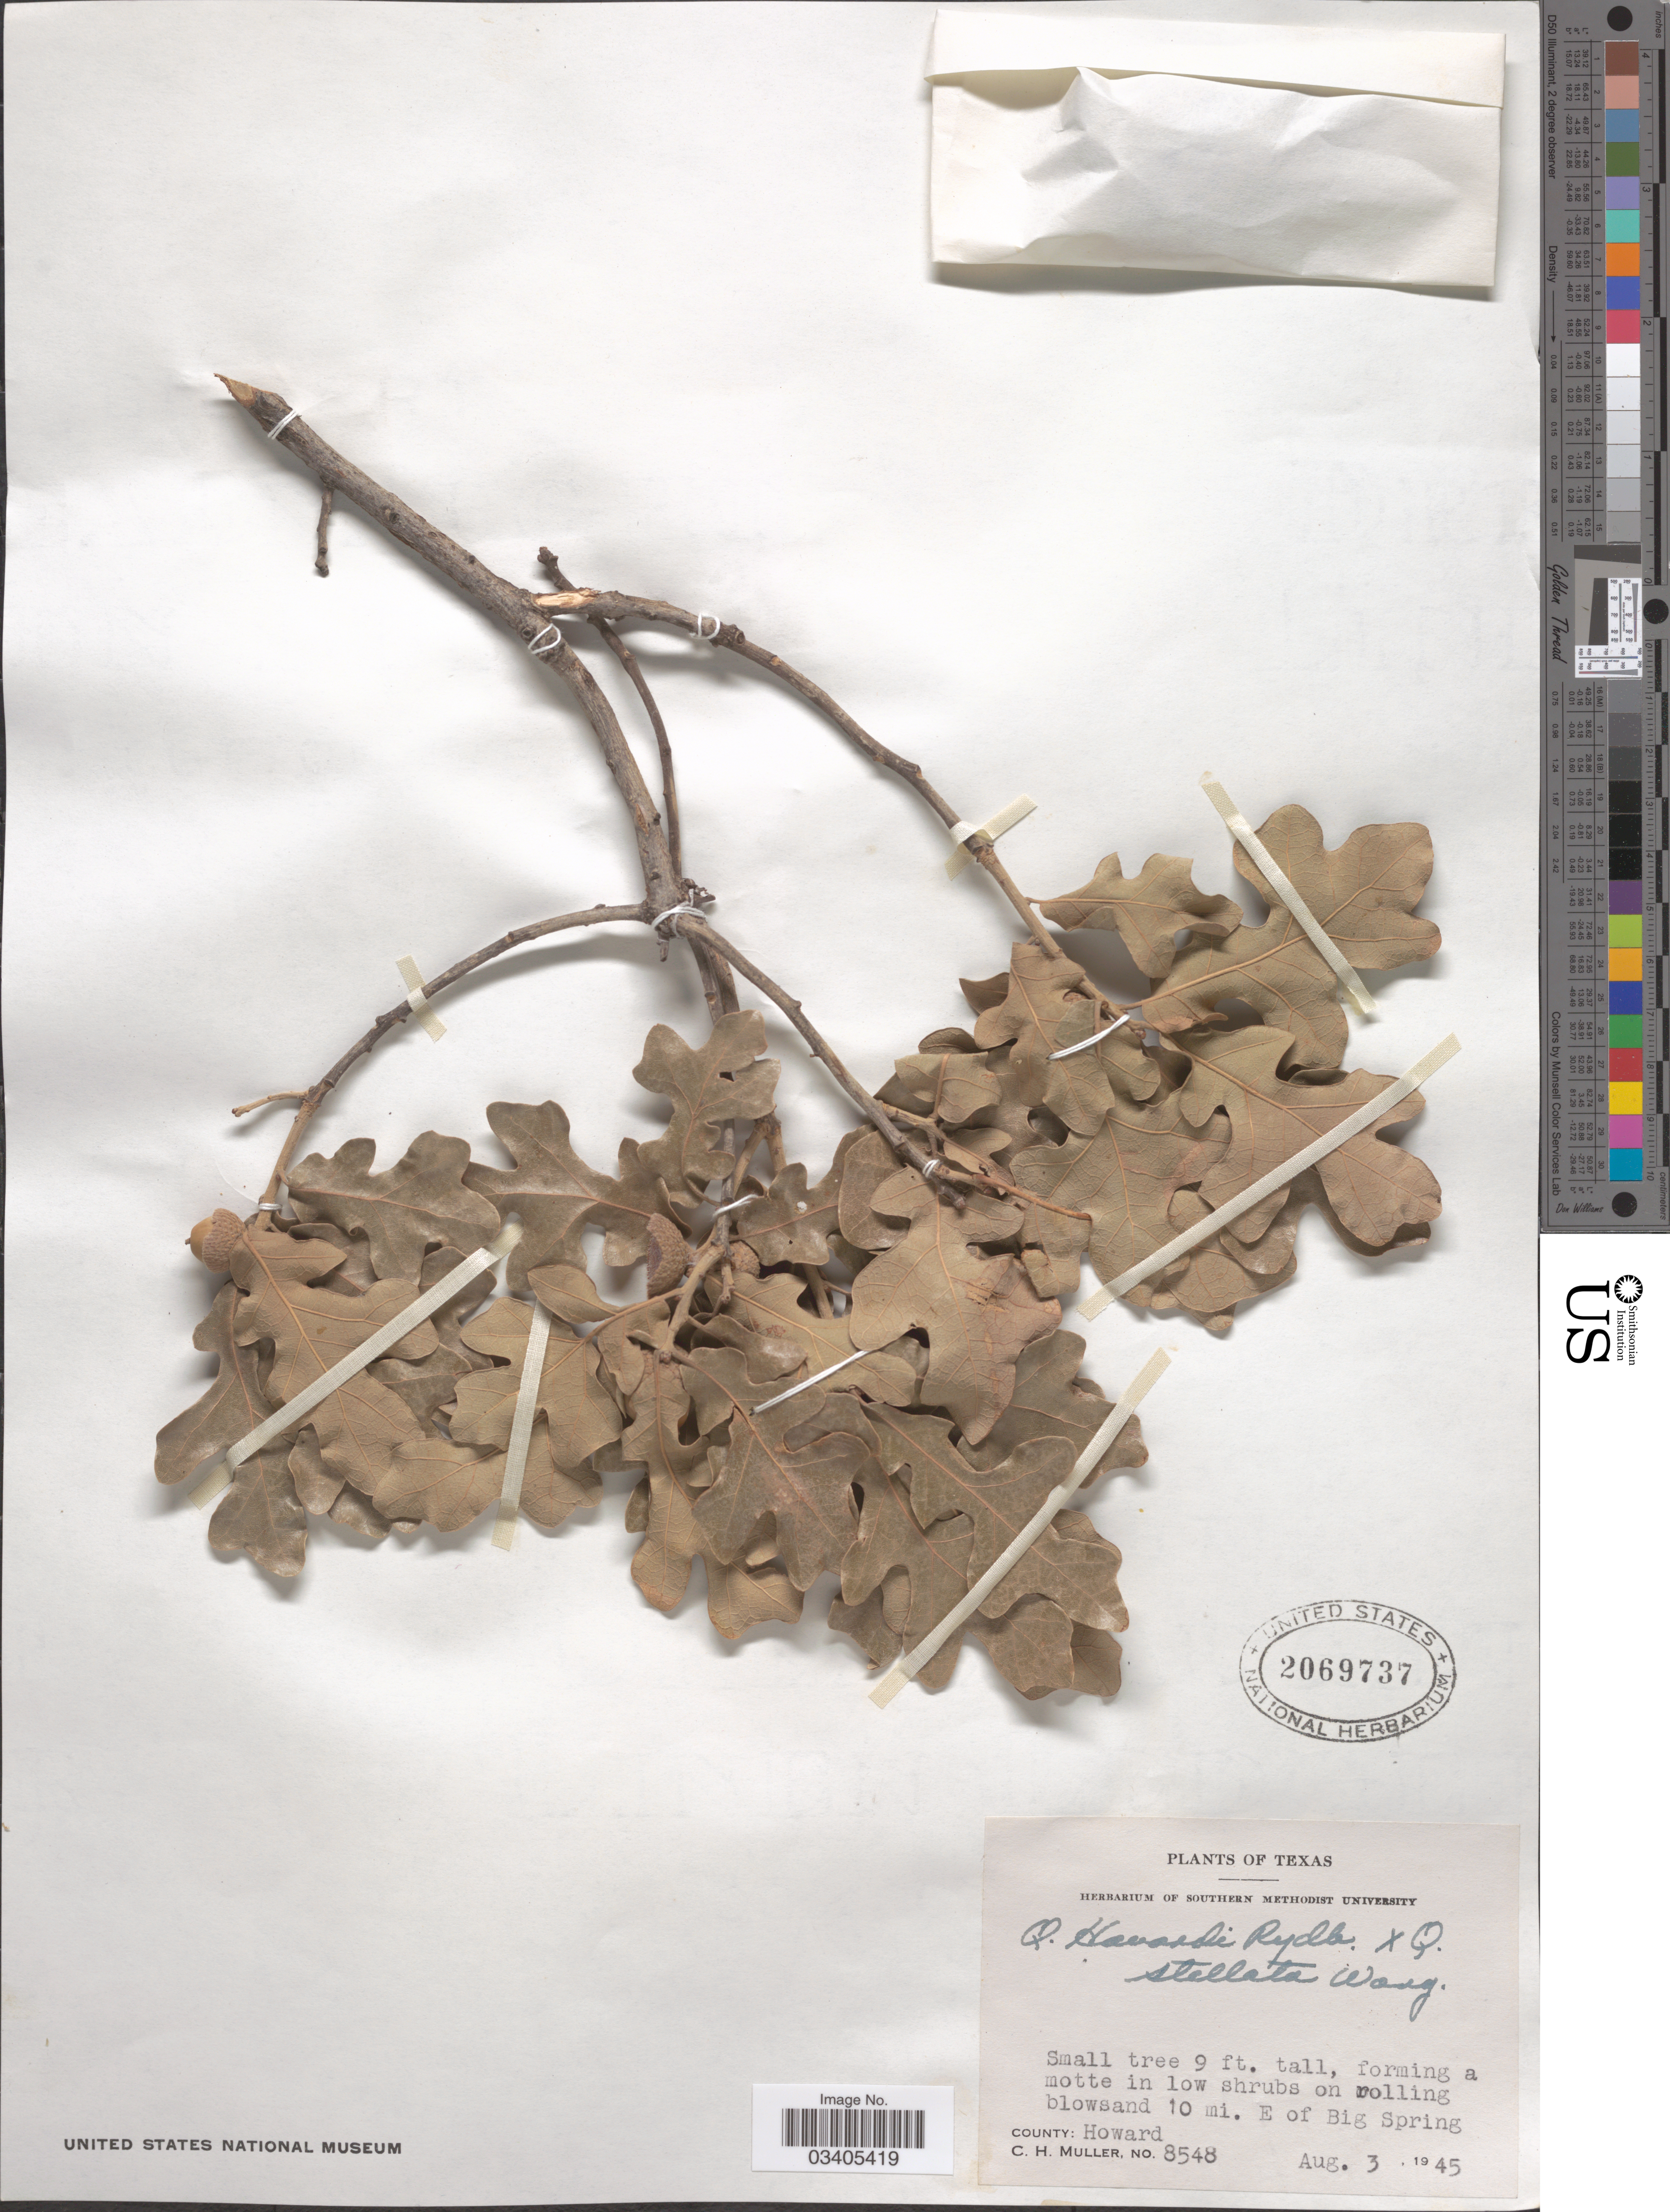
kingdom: Plantae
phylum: Tracheophyta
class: Magnoliopsida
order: Fagales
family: Fagaceae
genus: Quercus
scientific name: Quercus havardii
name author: Rydb.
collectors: C. H. Mueller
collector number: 8548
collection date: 1945-08-03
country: United States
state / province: Texas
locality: Rolling blowsand 10 mi. E of Big Spring. County: Howard.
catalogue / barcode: US 2069737